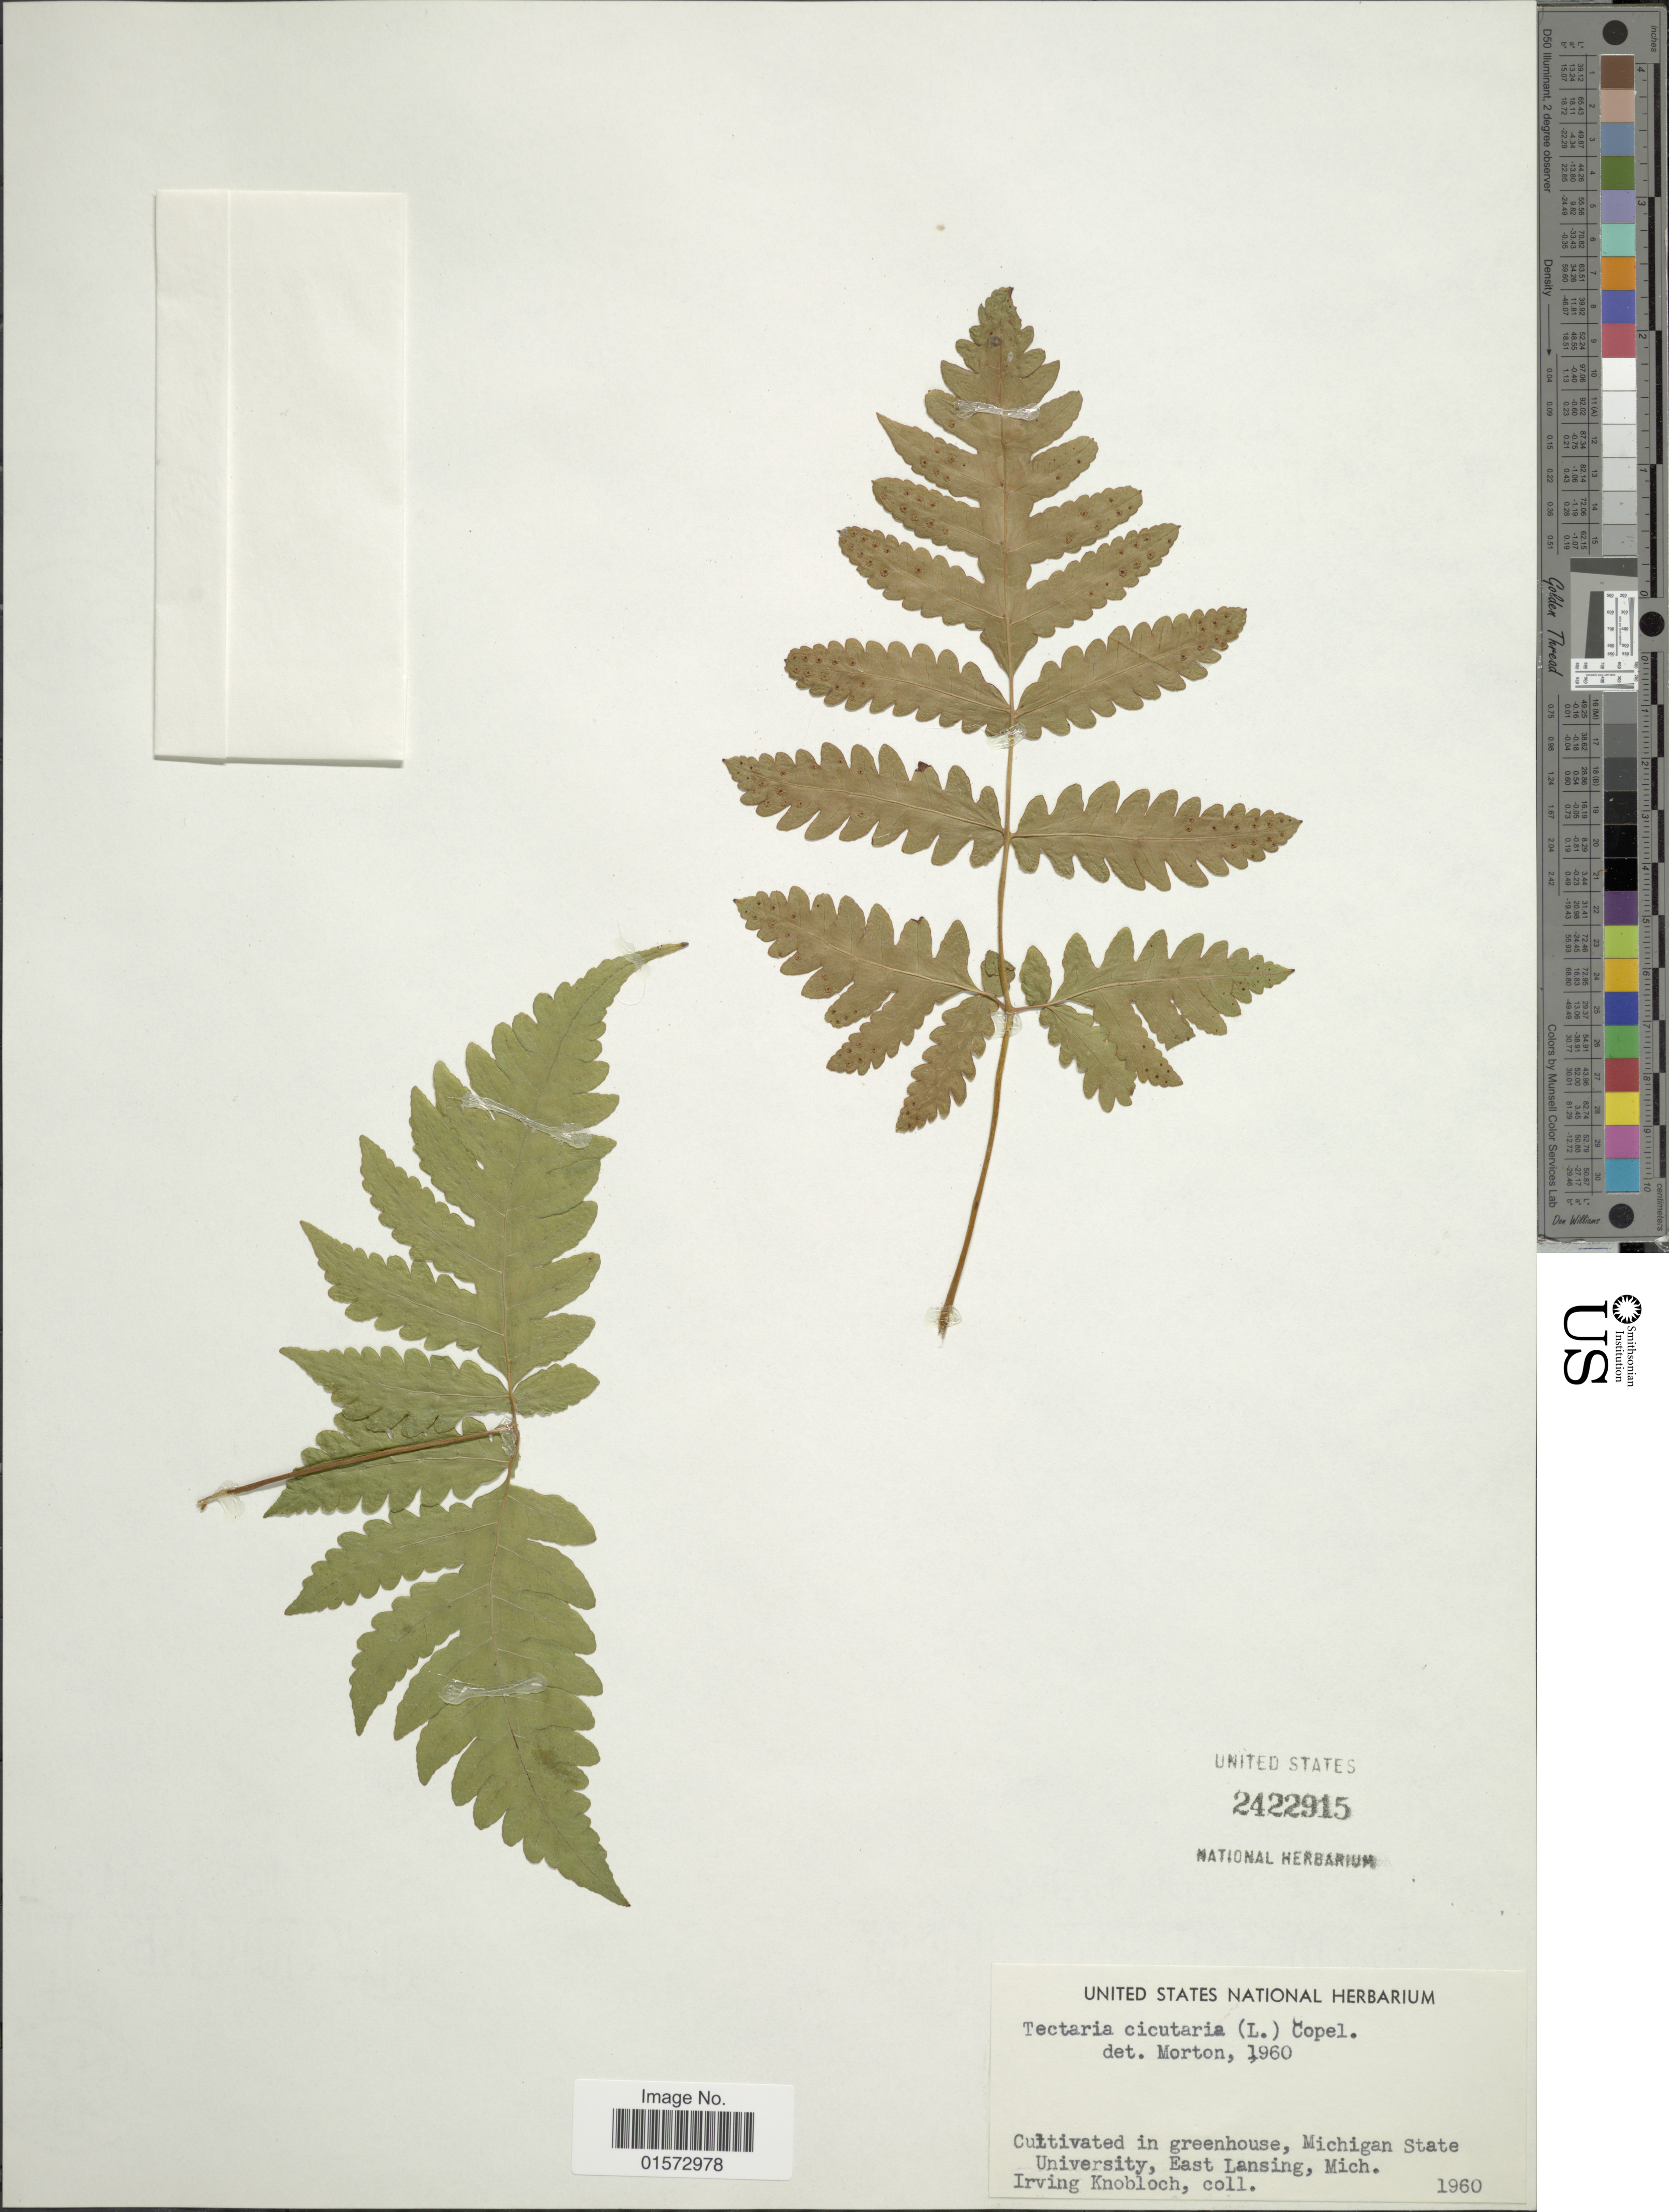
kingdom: Plantae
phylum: Tracheophyta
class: Polypodiopsida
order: Polypodiales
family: Tectariaceae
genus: Tectaria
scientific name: Tectaria cicutaria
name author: (L.) Copel.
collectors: I. W. Knobloch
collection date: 1960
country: United States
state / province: Michigan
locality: In greenhouse, Michigan State University, East Lansing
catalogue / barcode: US 2422915